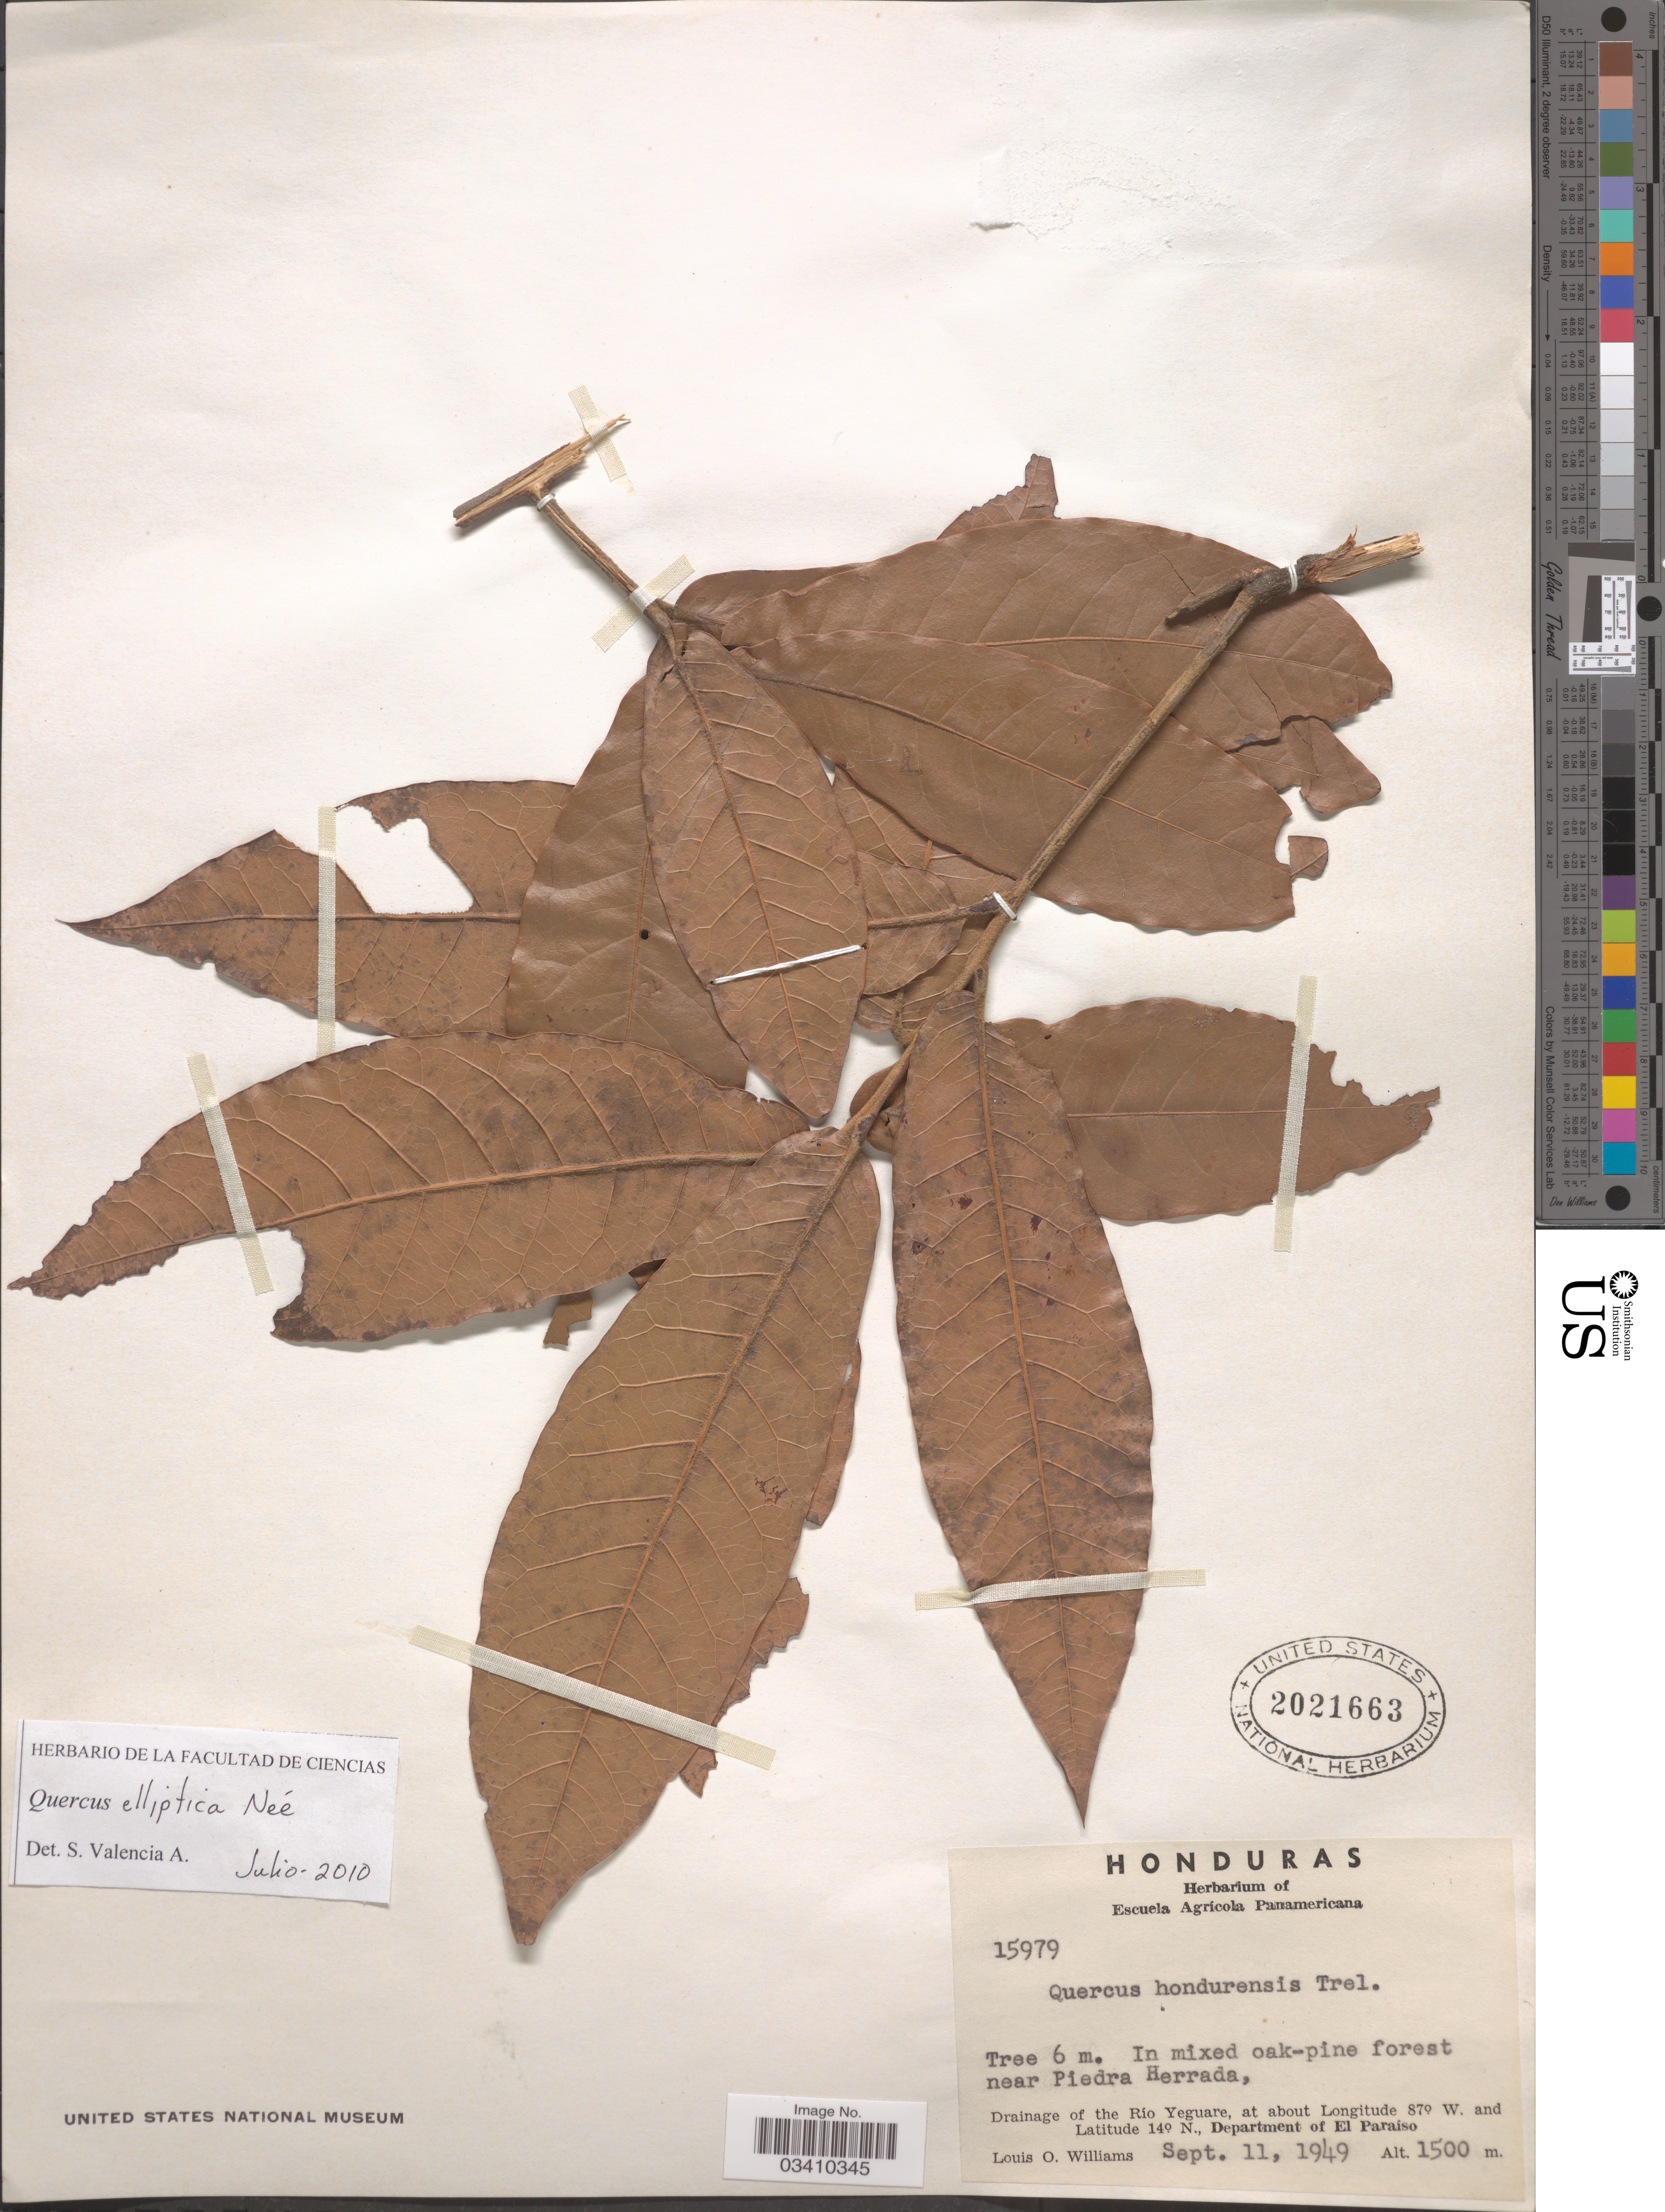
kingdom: Plantae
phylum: Tracheophyta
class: Magnoliopsida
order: Fagales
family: Fagaceae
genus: Quercus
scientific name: Quercus elliptica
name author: Née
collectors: L. O. Williams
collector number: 15979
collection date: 1949-09-11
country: Honduras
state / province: El Paraíso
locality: In mixed oak-pine forest near Piedra Herrada. Drainage of the Río Yeguare, Department of El Paraíso.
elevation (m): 1500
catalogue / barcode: US 2021663